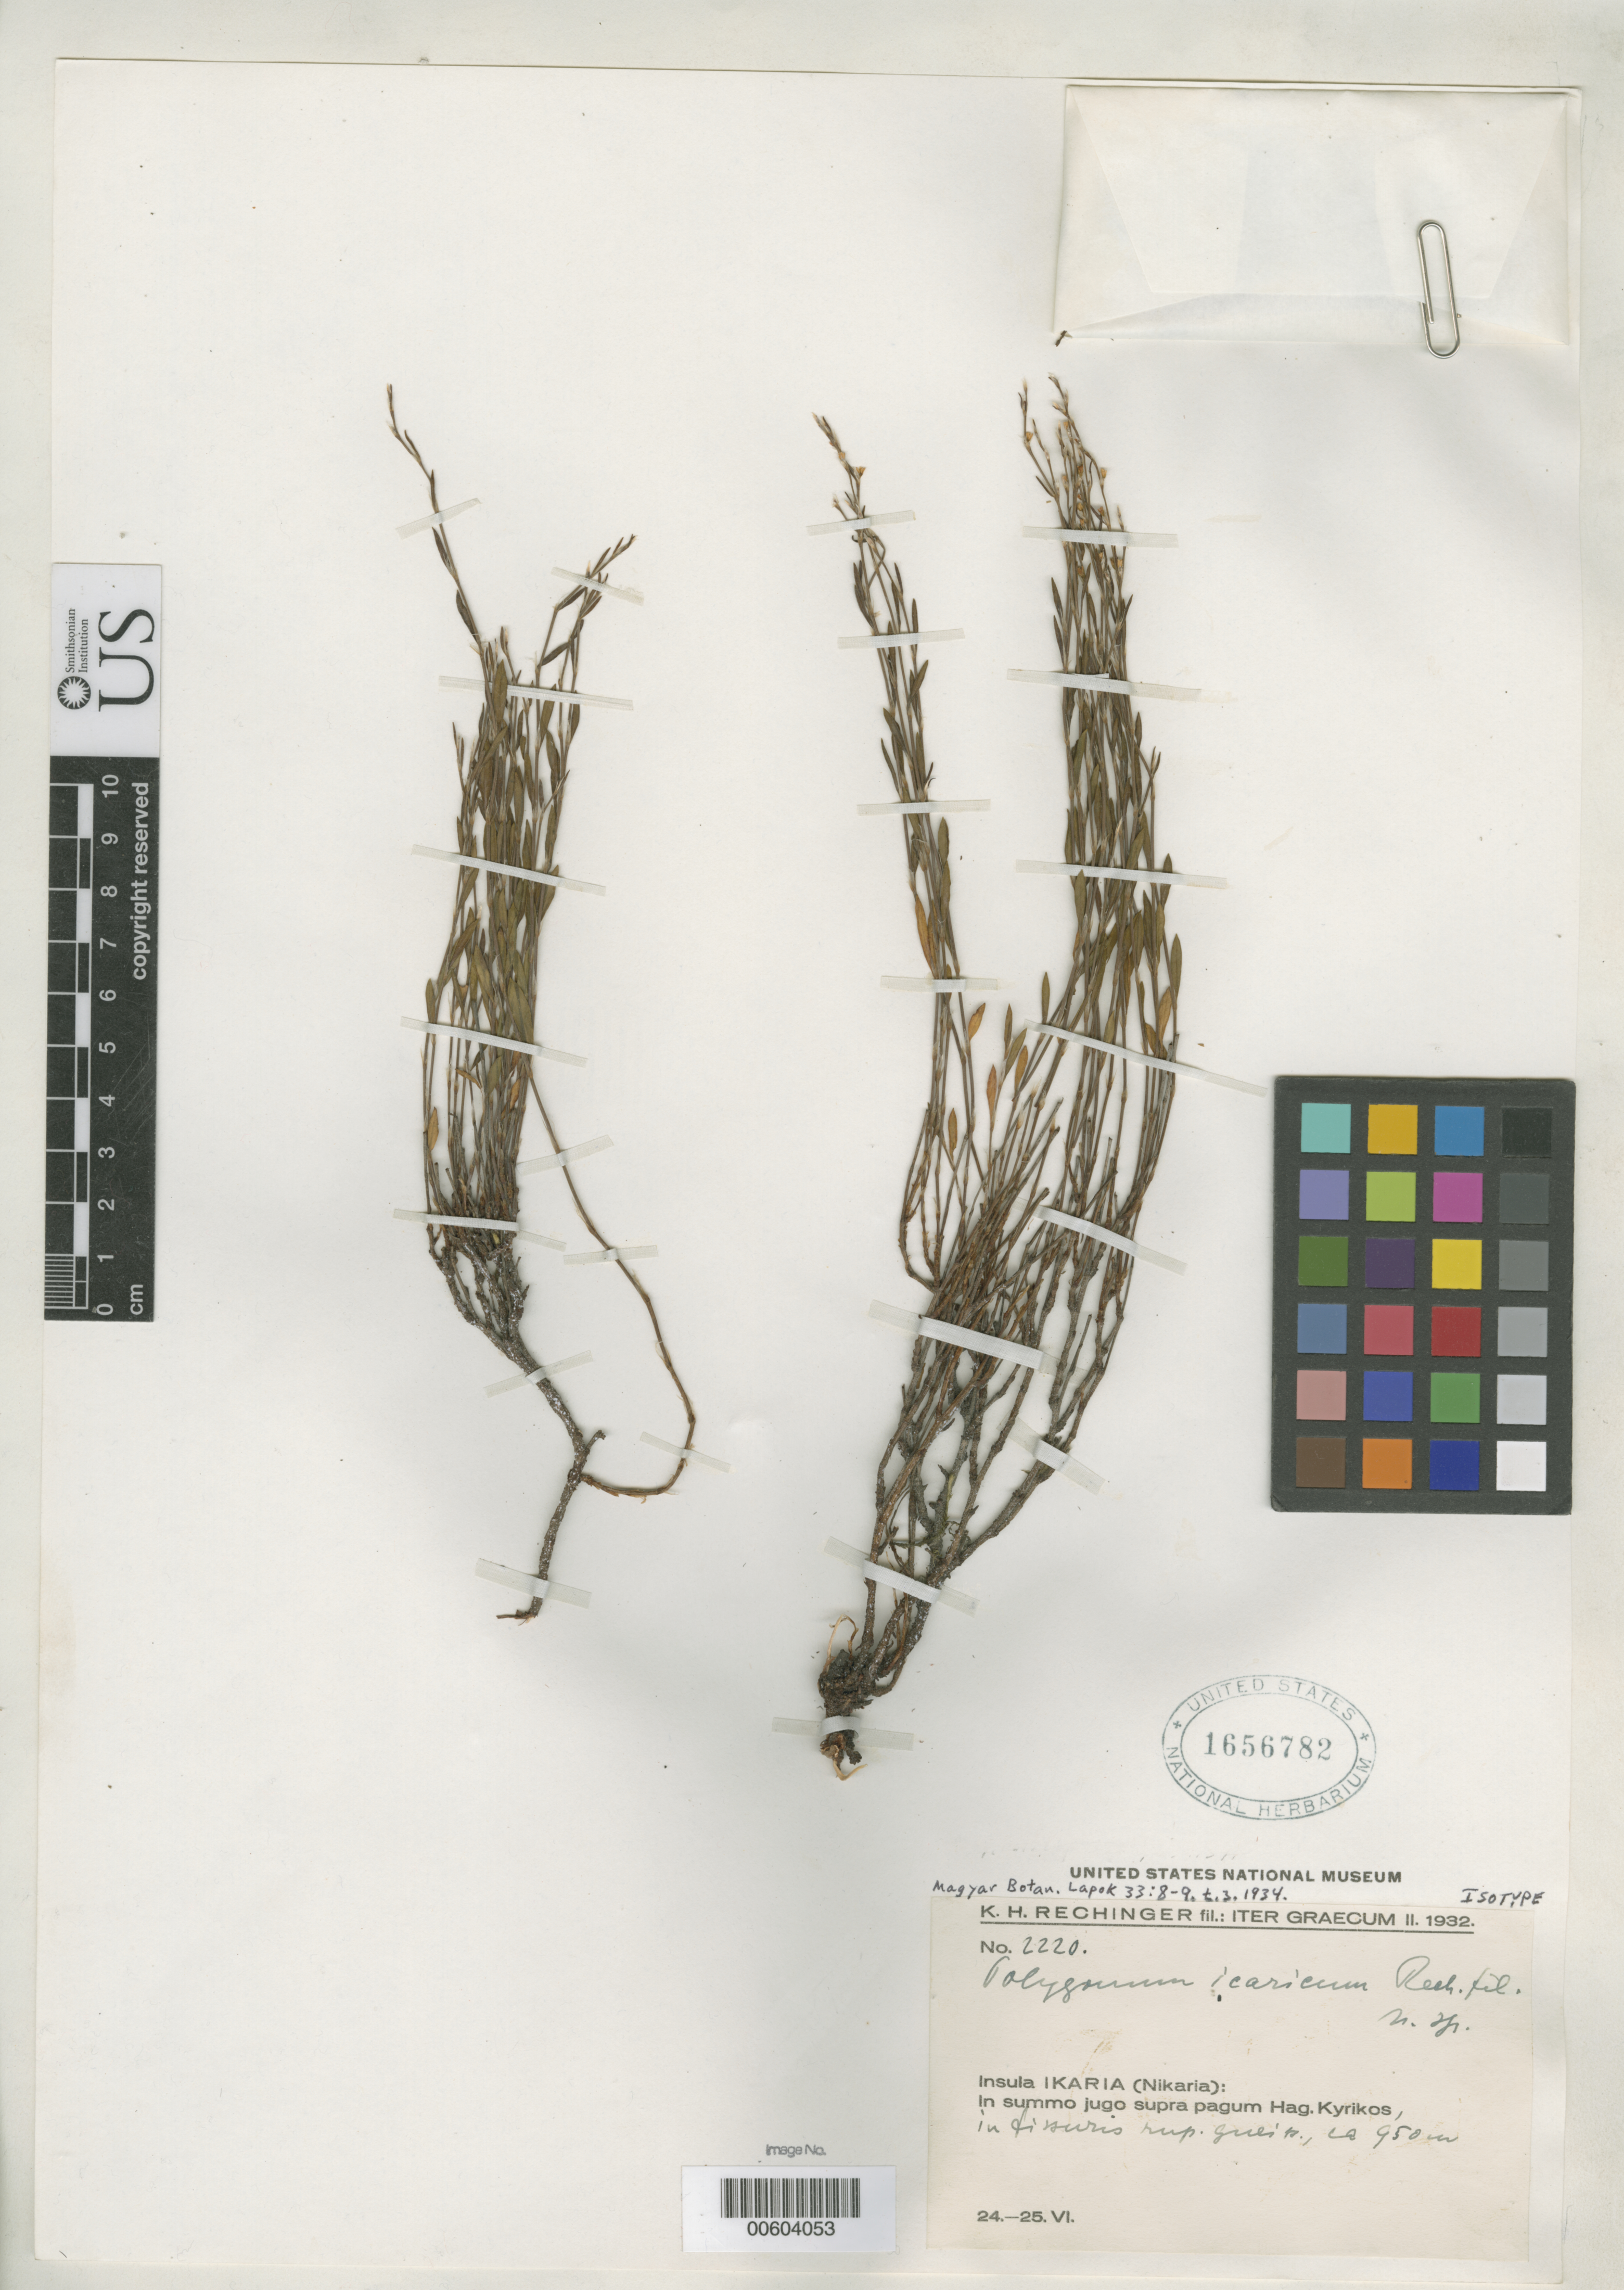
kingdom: Plantae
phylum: Tracheophyta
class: Magnoliopsida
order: Caryophyllales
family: Polygonaceae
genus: Polygonum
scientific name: Polygonum icaricum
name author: Rech. f.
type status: Isotype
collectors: K. H. Rechinger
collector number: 2220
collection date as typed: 24 Jun 1932 to 25 Jun 1932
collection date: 1932-06-24/1932-06-25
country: Greece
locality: Insula Ikaria, Nikaria, in summo Jugosupra pagum Hag, Kyrikos.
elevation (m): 950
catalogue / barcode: US 1656782